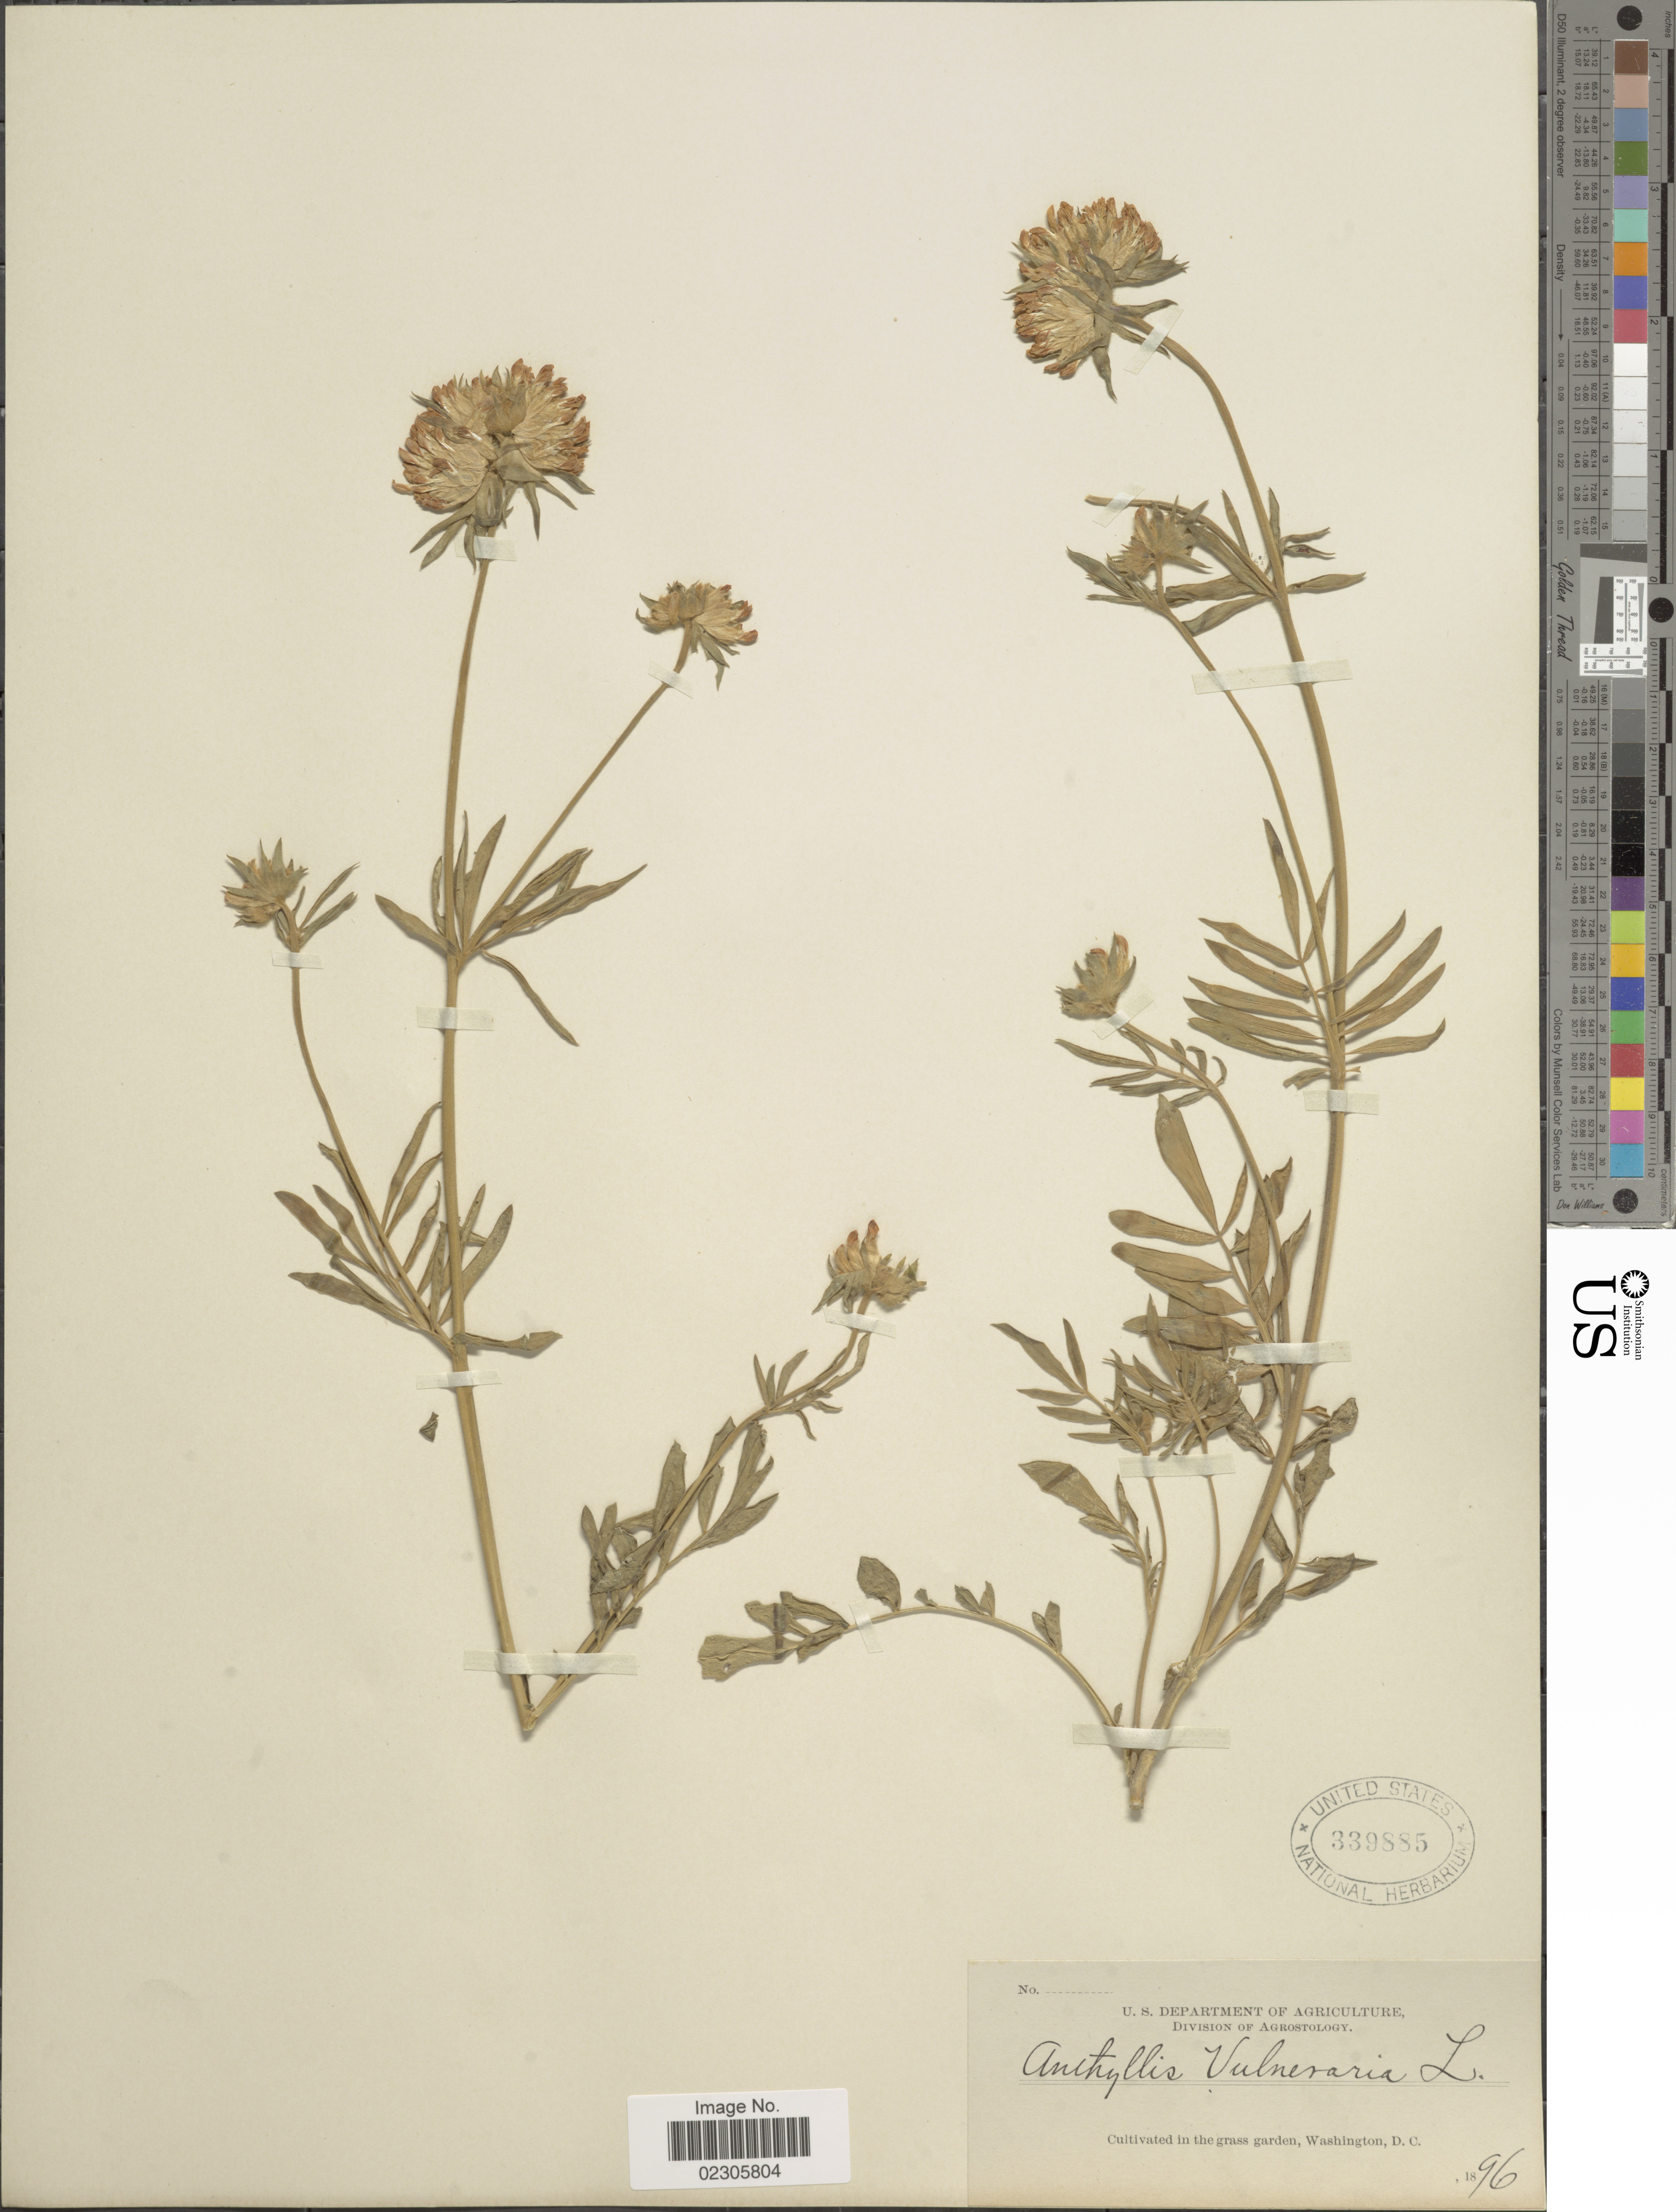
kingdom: Plantae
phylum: Tracheophyta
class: Magnoliopsida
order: Fabales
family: Fabaceae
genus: Anthyllis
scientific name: Anthyllis vulneraria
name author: L.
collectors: U.S. Department of Agriculture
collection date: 1896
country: United States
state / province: District of Columbia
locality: Washington D.C.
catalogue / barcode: US 339885